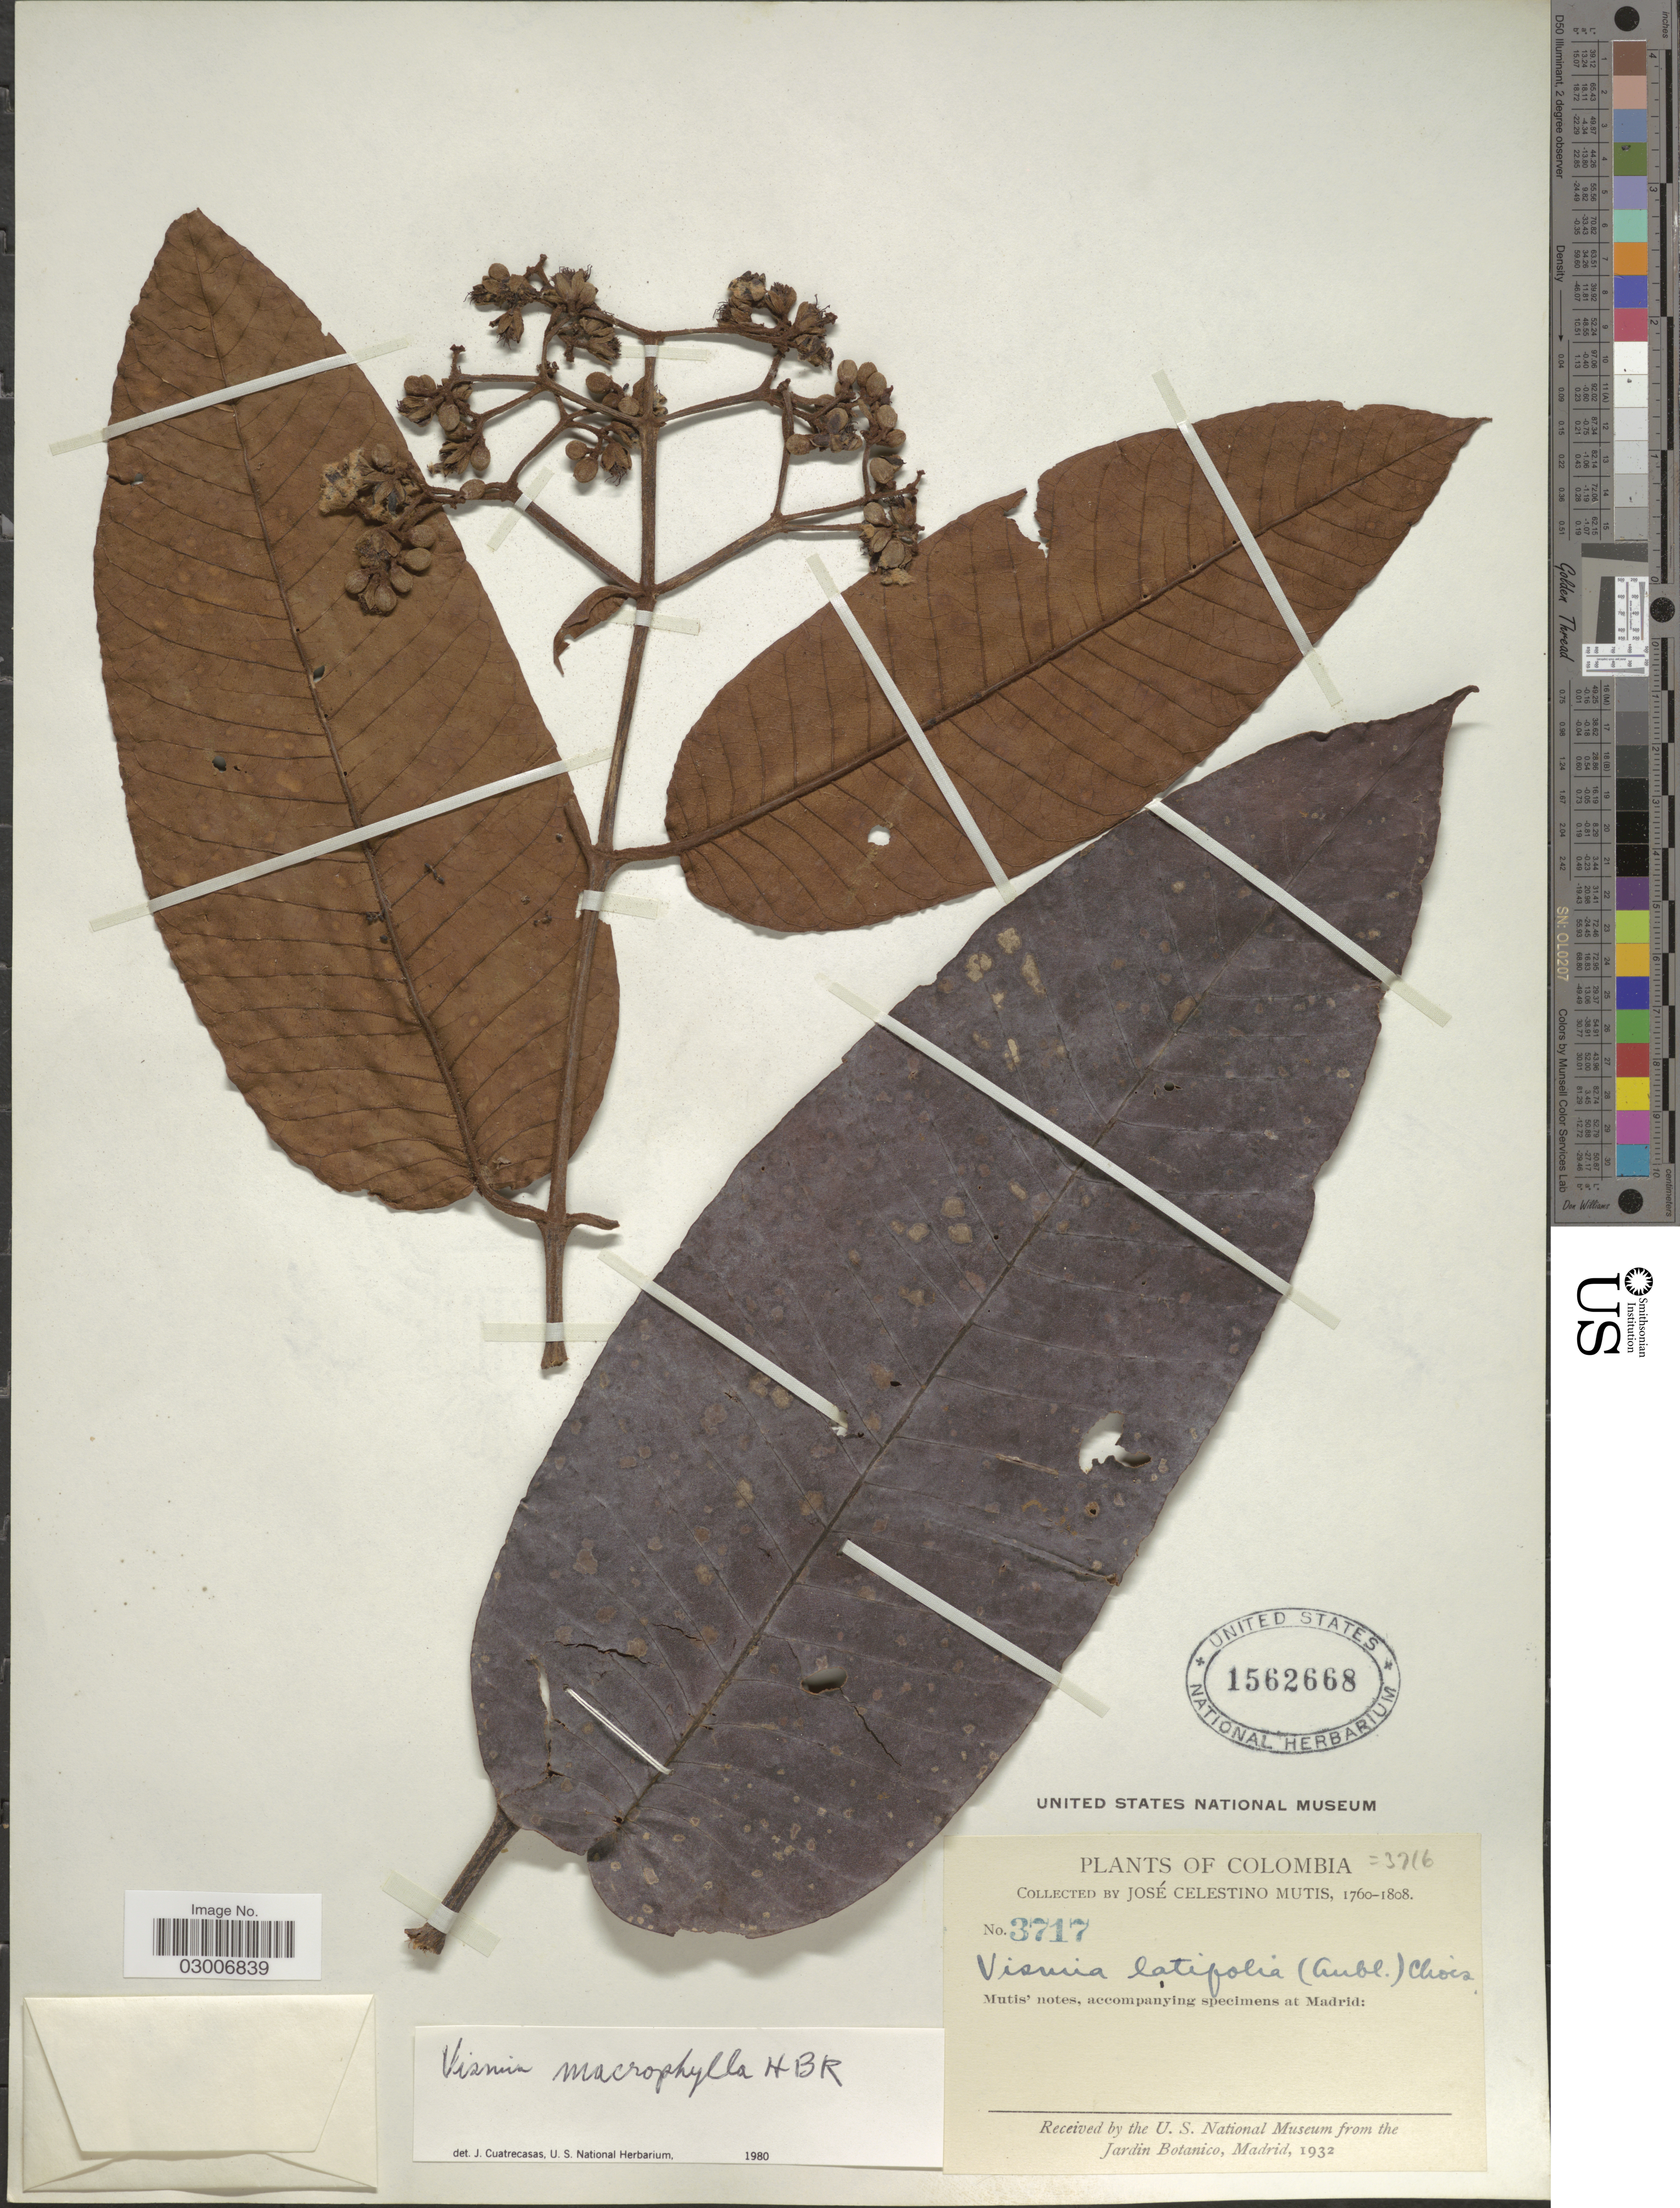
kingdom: Plantae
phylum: Tracheophyta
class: Magnoliopsida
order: Malpighiales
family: Hypericaceae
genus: Vismia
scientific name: Vismia macrophylla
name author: Kunth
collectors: J. C. B. Mutis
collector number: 3717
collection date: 1760/1808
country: Colombia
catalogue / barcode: US 1562668